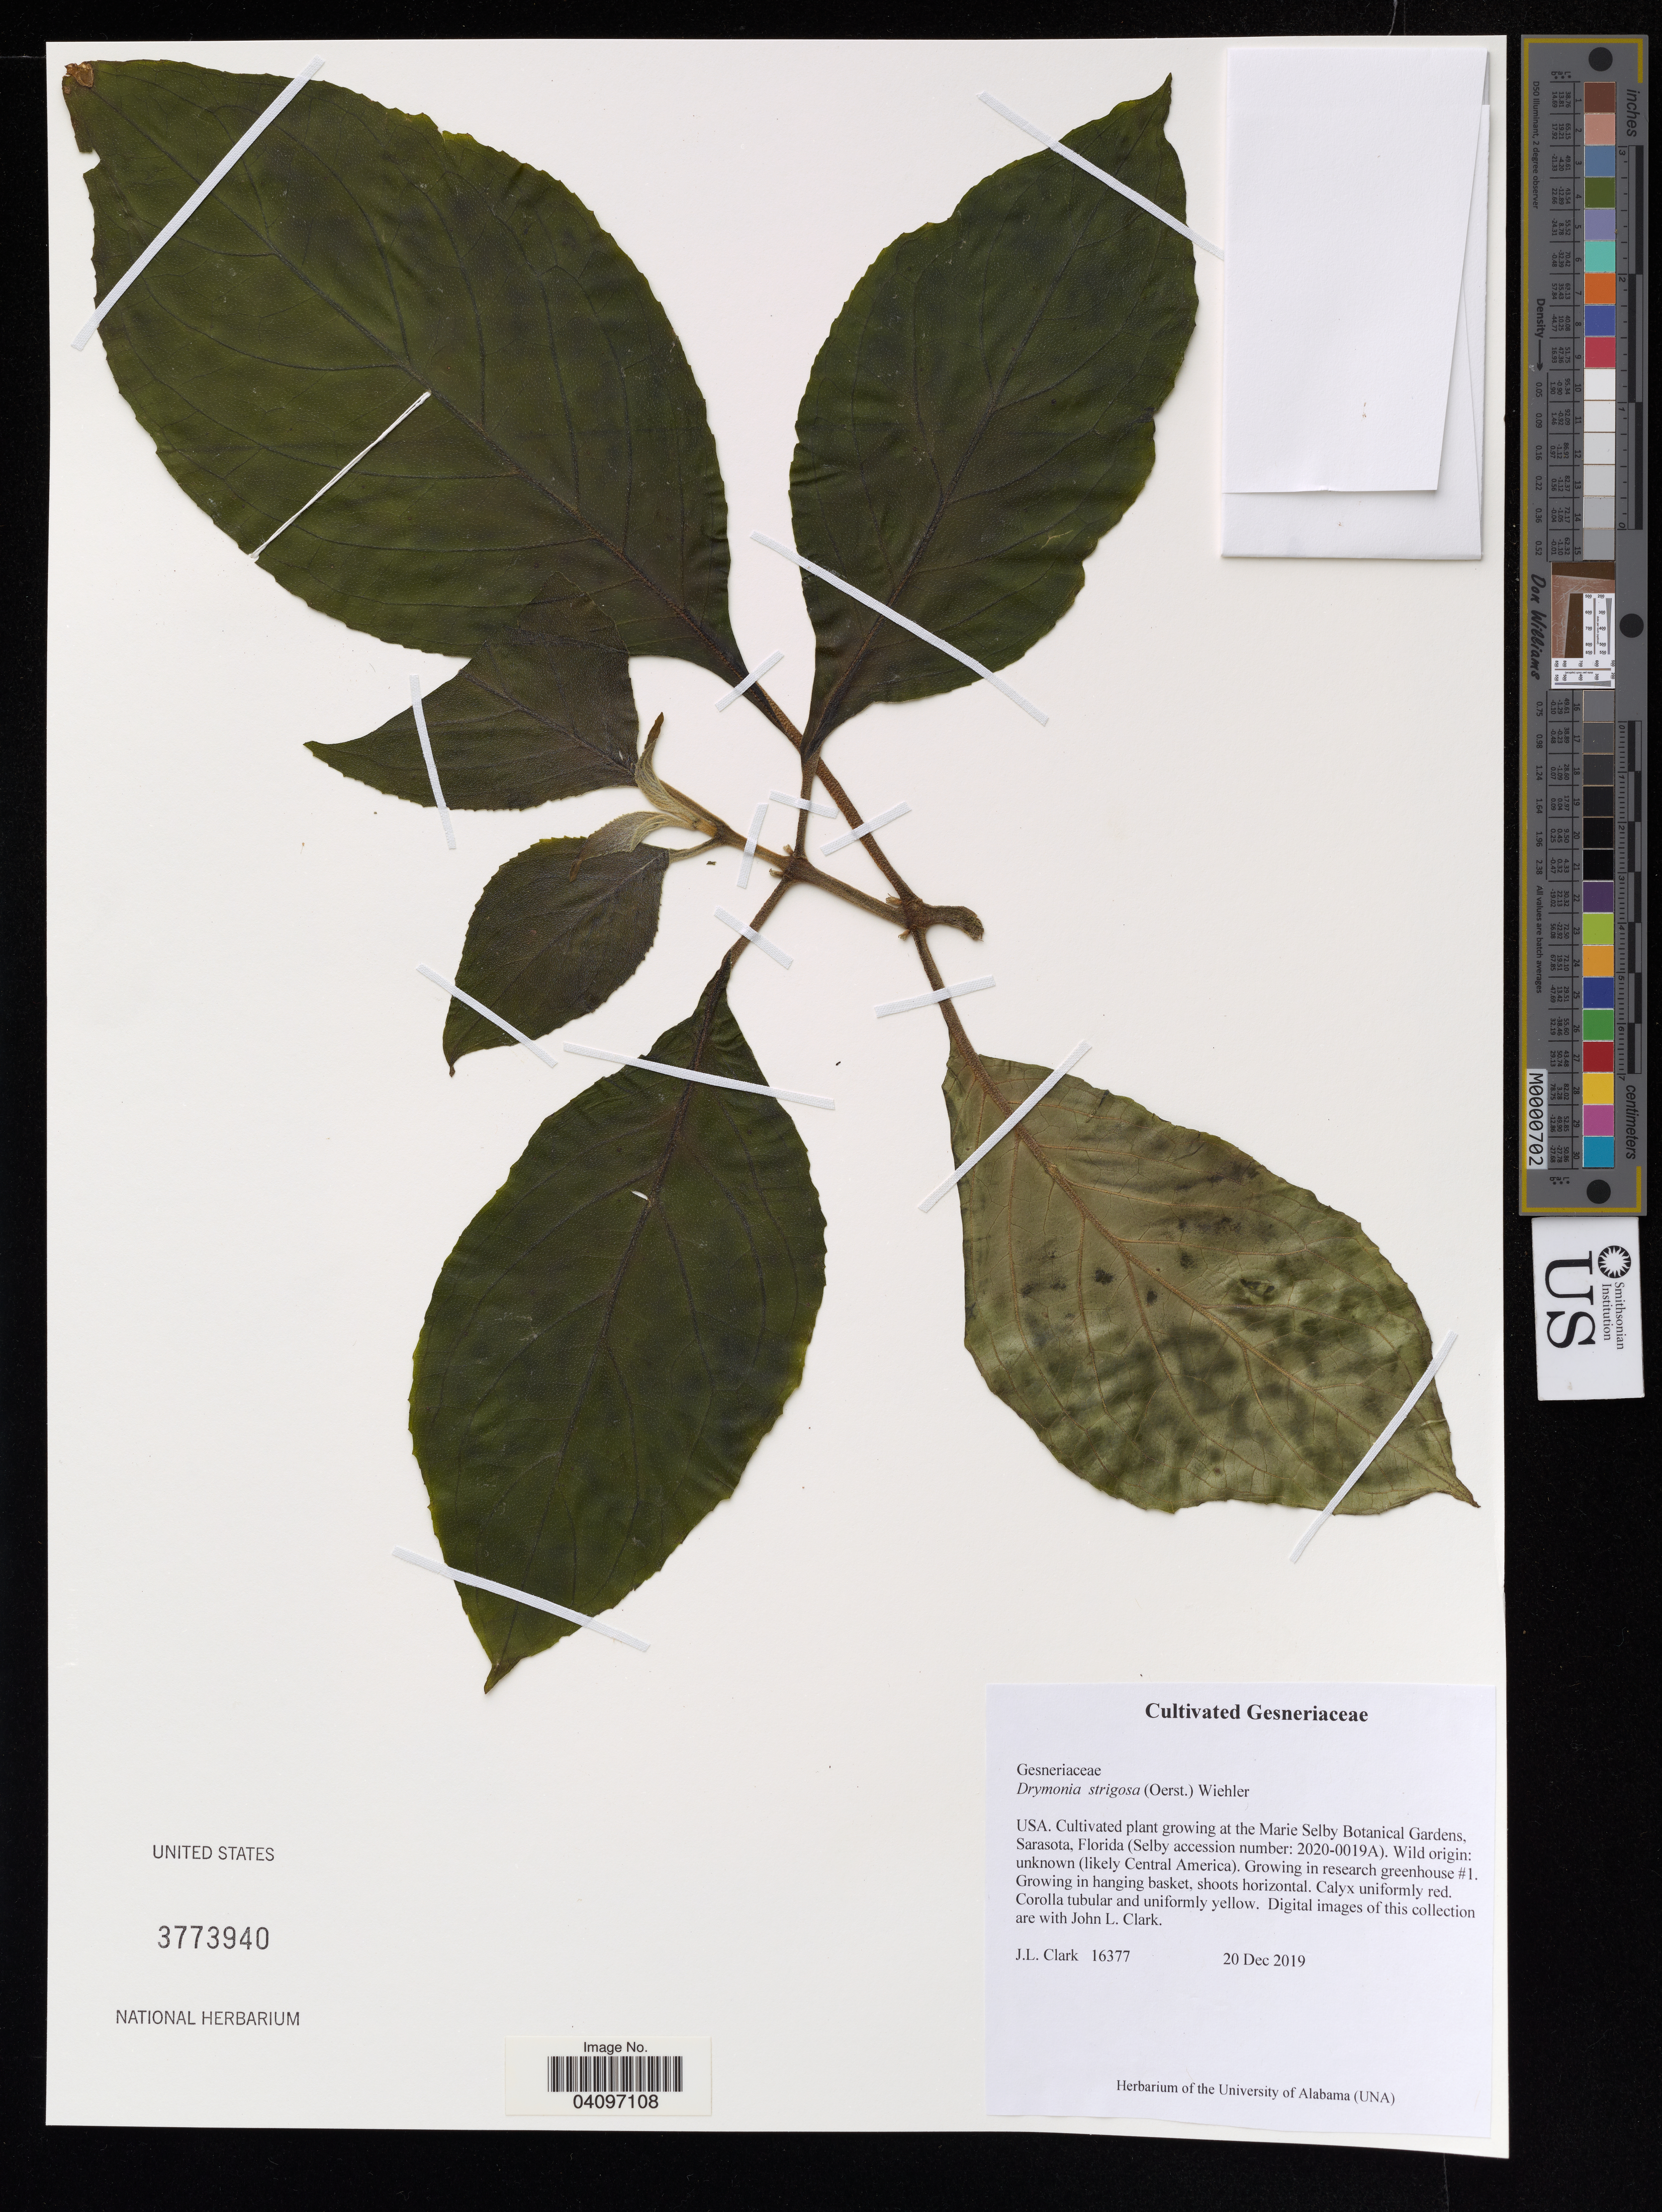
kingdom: Plantae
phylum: Tracheophyta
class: Magnoliopsida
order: Lamiales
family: Gesneriaceae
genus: Drymonia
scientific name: Drymonia strigosa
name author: (Oerst.) Wiehler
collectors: J. Clark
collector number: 16377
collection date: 2019-12-20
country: United States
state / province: Florida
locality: At the Marie Selby Botanical Gardens, Sarasota.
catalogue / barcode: US 3773940